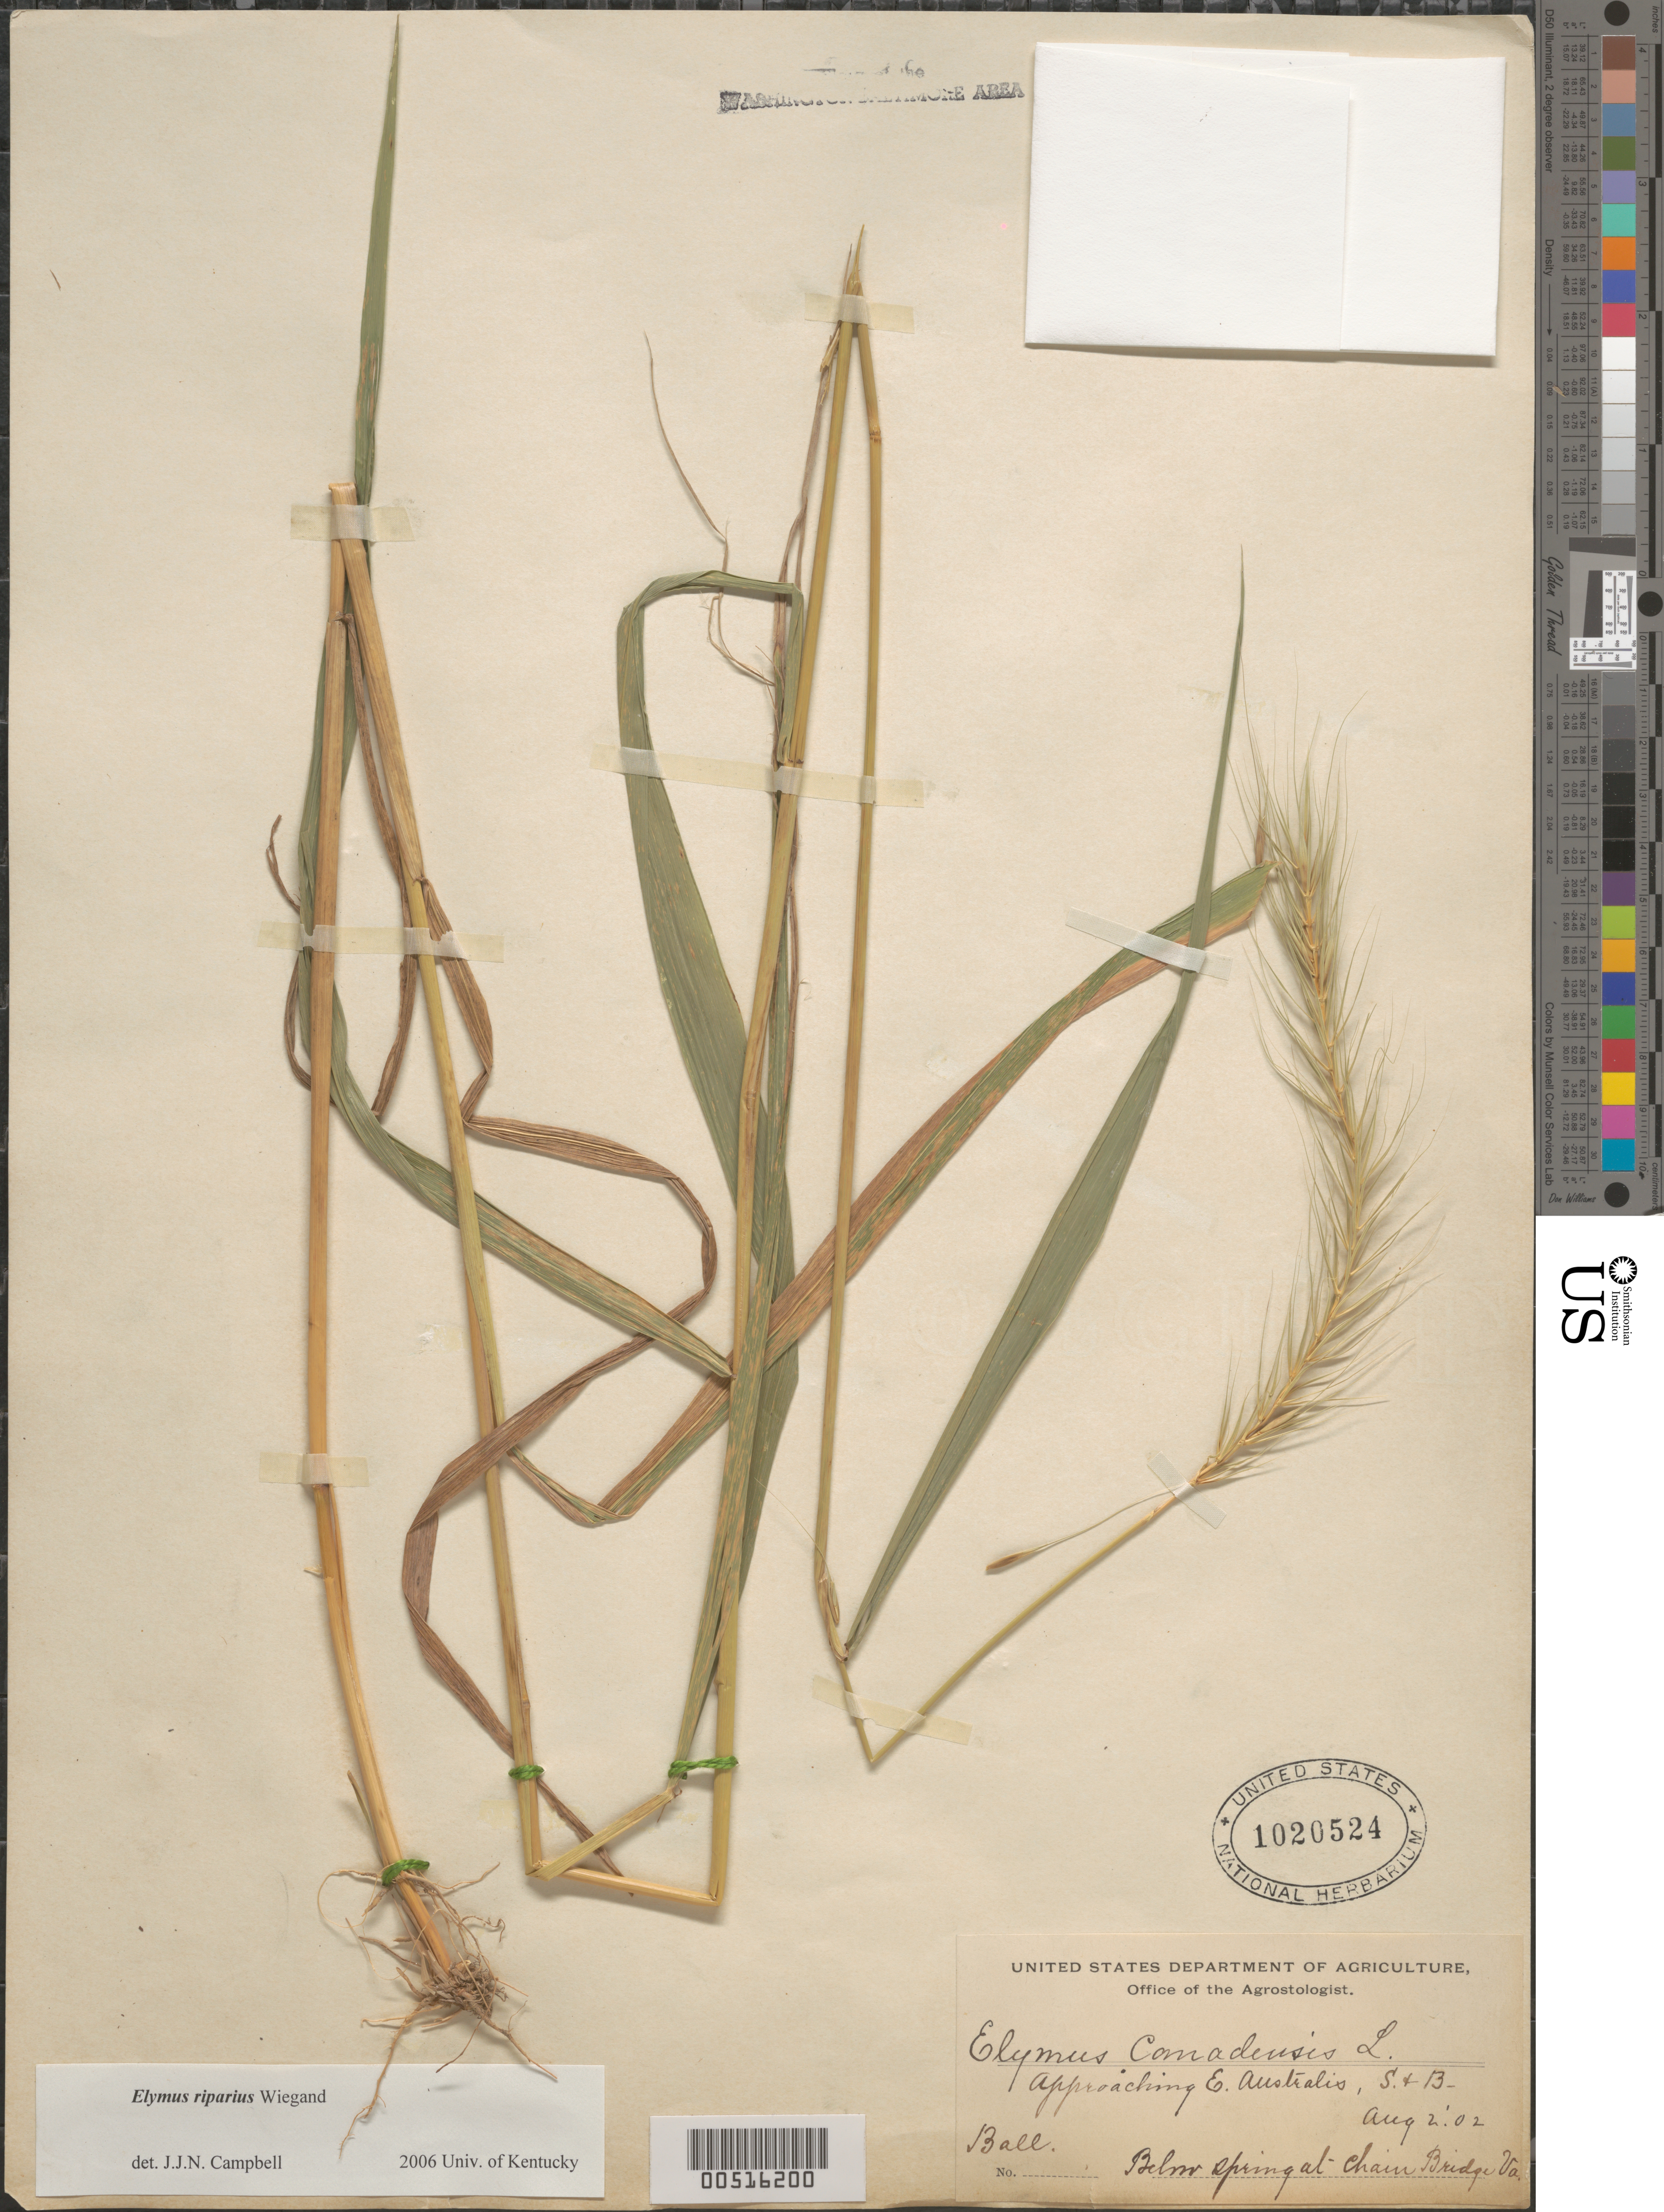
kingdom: Plantae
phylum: Tracheophyta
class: Liliopsida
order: Poales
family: Poaceae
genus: Elymus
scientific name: Elymus riparius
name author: Wiegand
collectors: C. R. Ball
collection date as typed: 02 Aug 1902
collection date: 1902-08-02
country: United States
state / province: Virginia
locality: Chain Bridge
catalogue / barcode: US 1020524